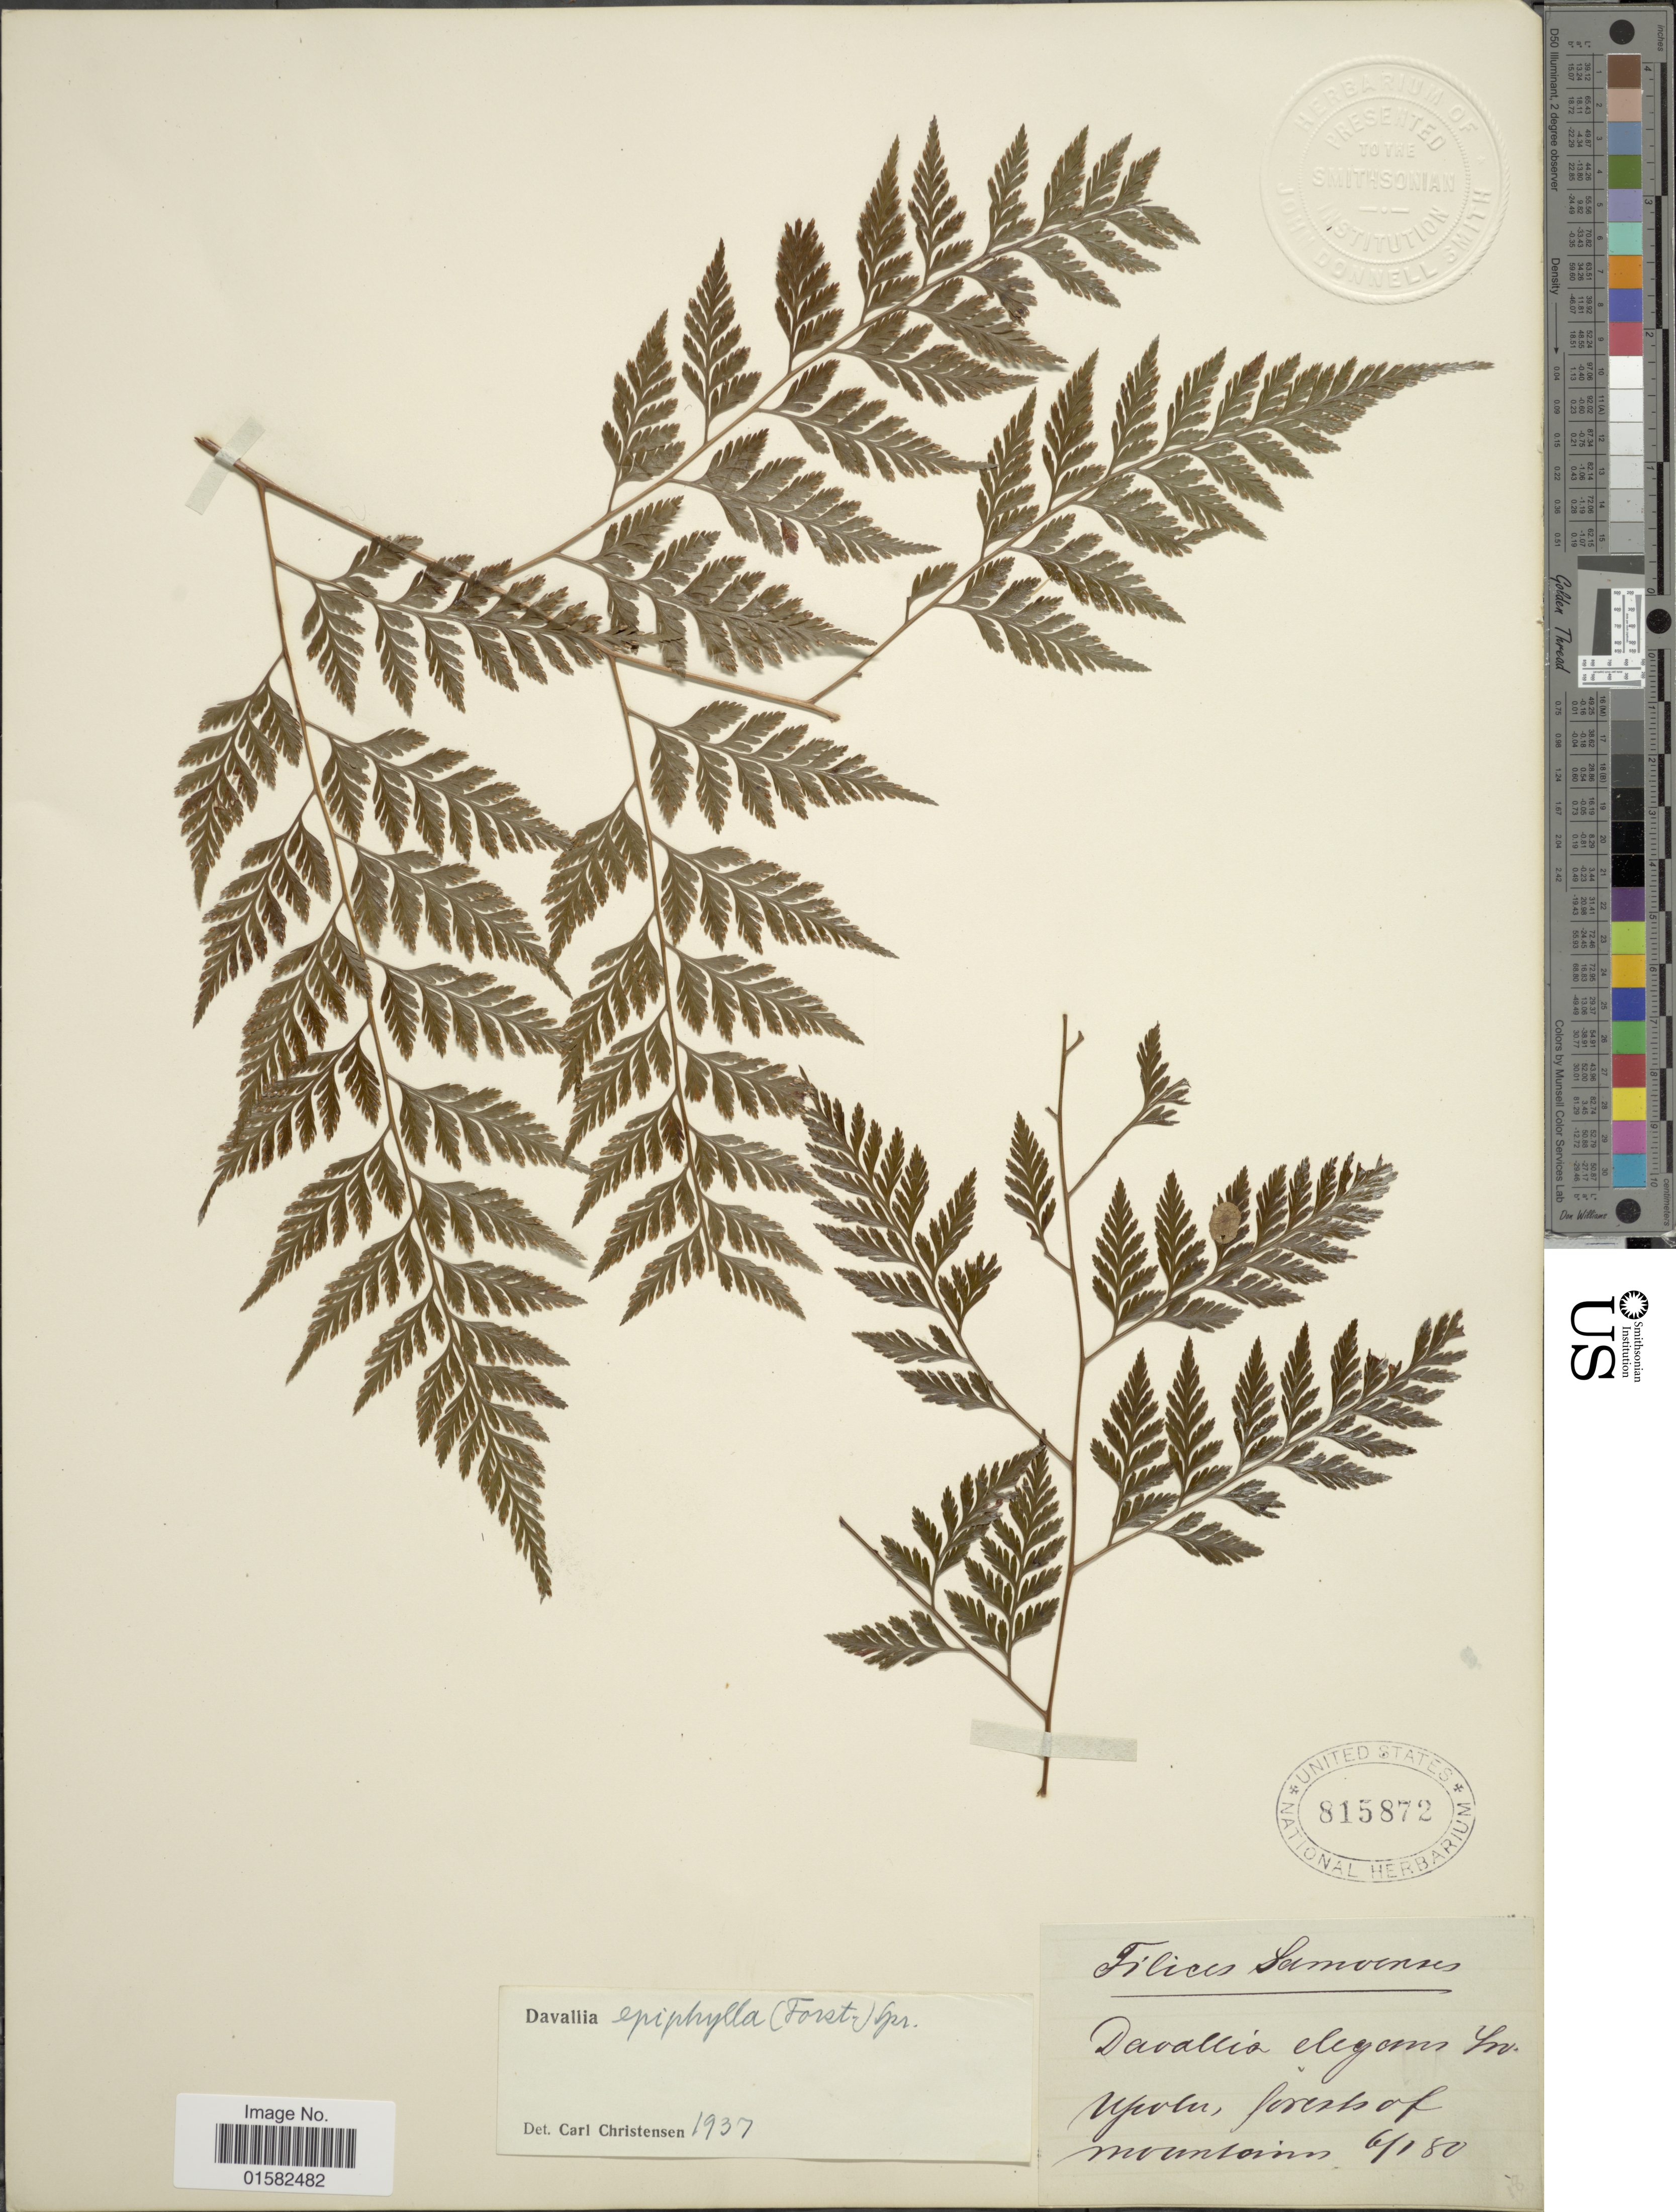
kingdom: Plantae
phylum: Tracheophyta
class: Polypodiopsida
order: Polypodiales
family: Davalliaceae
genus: Wibelia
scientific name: Wibelia denticulata var. elata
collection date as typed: Transcribed d/m/y: 6/1/80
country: Samoa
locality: Upolu forest of Mountains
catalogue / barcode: US 815872